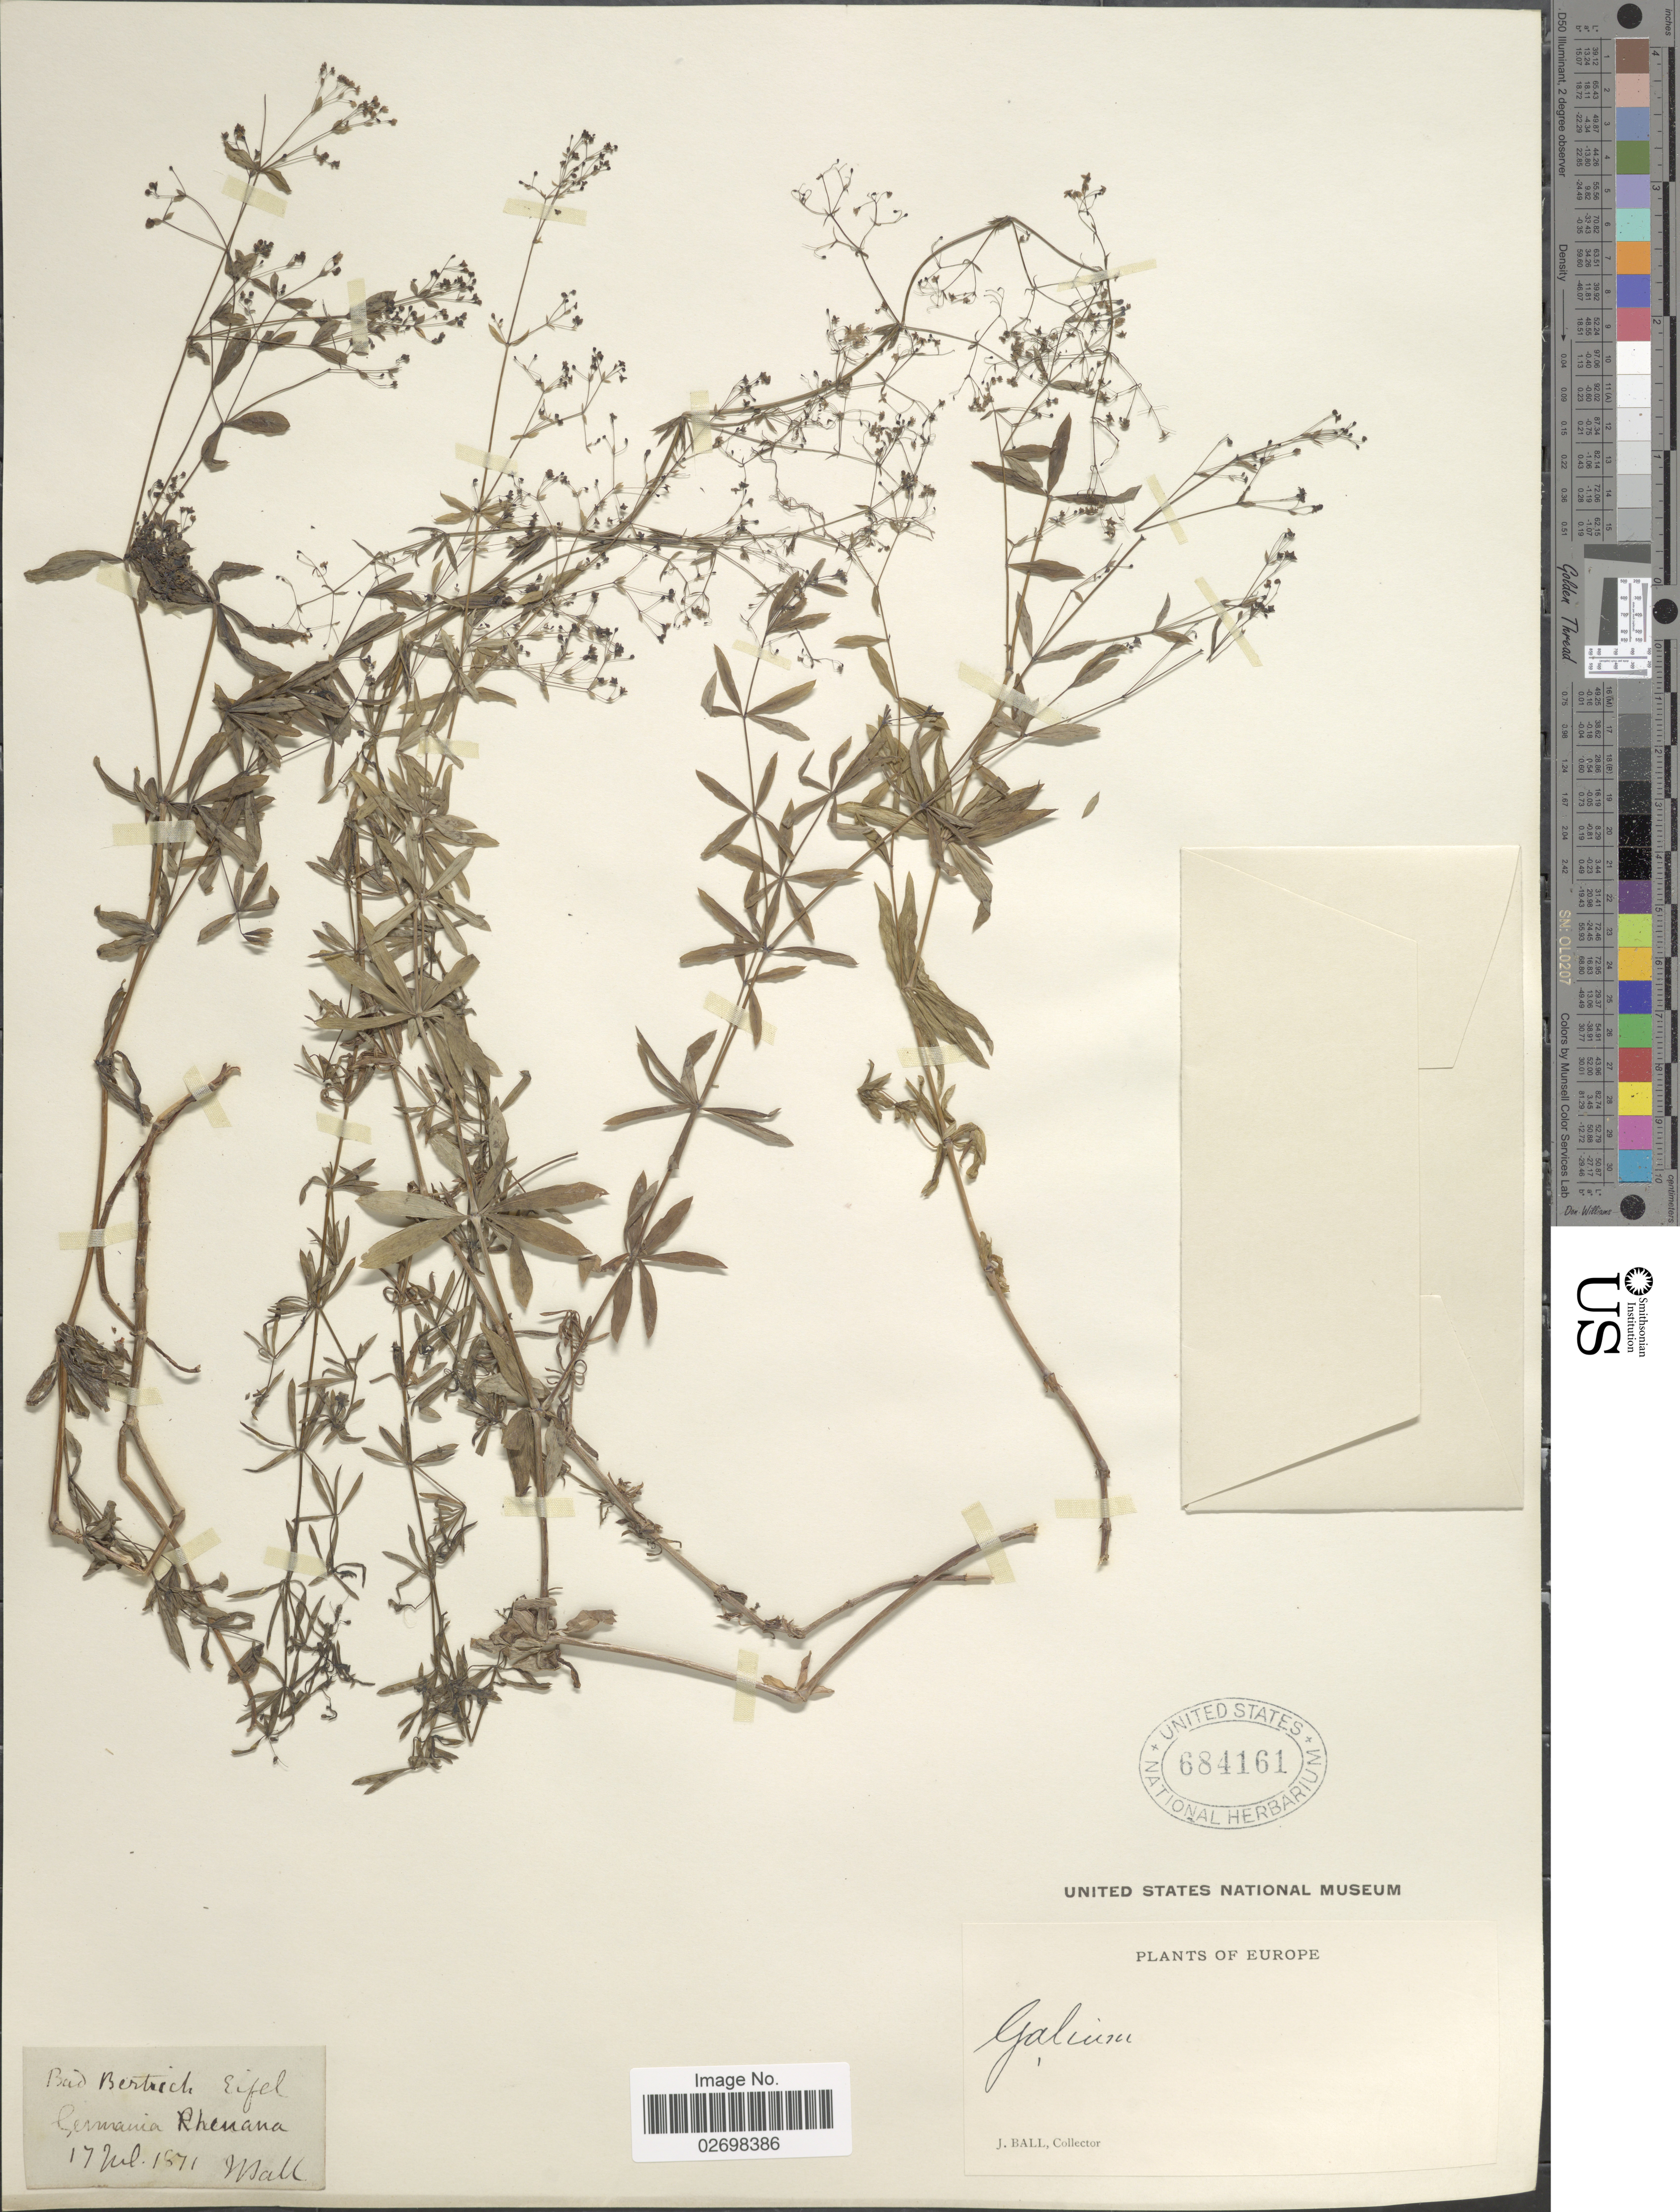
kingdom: Plantae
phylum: Tracheophyta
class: Magnoliopsida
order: Gentianales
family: Rubiaceae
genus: Galium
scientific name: Galium sp.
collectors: J. Ball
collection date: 1871-07-17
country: Germany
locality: Bad Bertrich Eifel Germania Rhenana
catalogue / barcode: US 684161